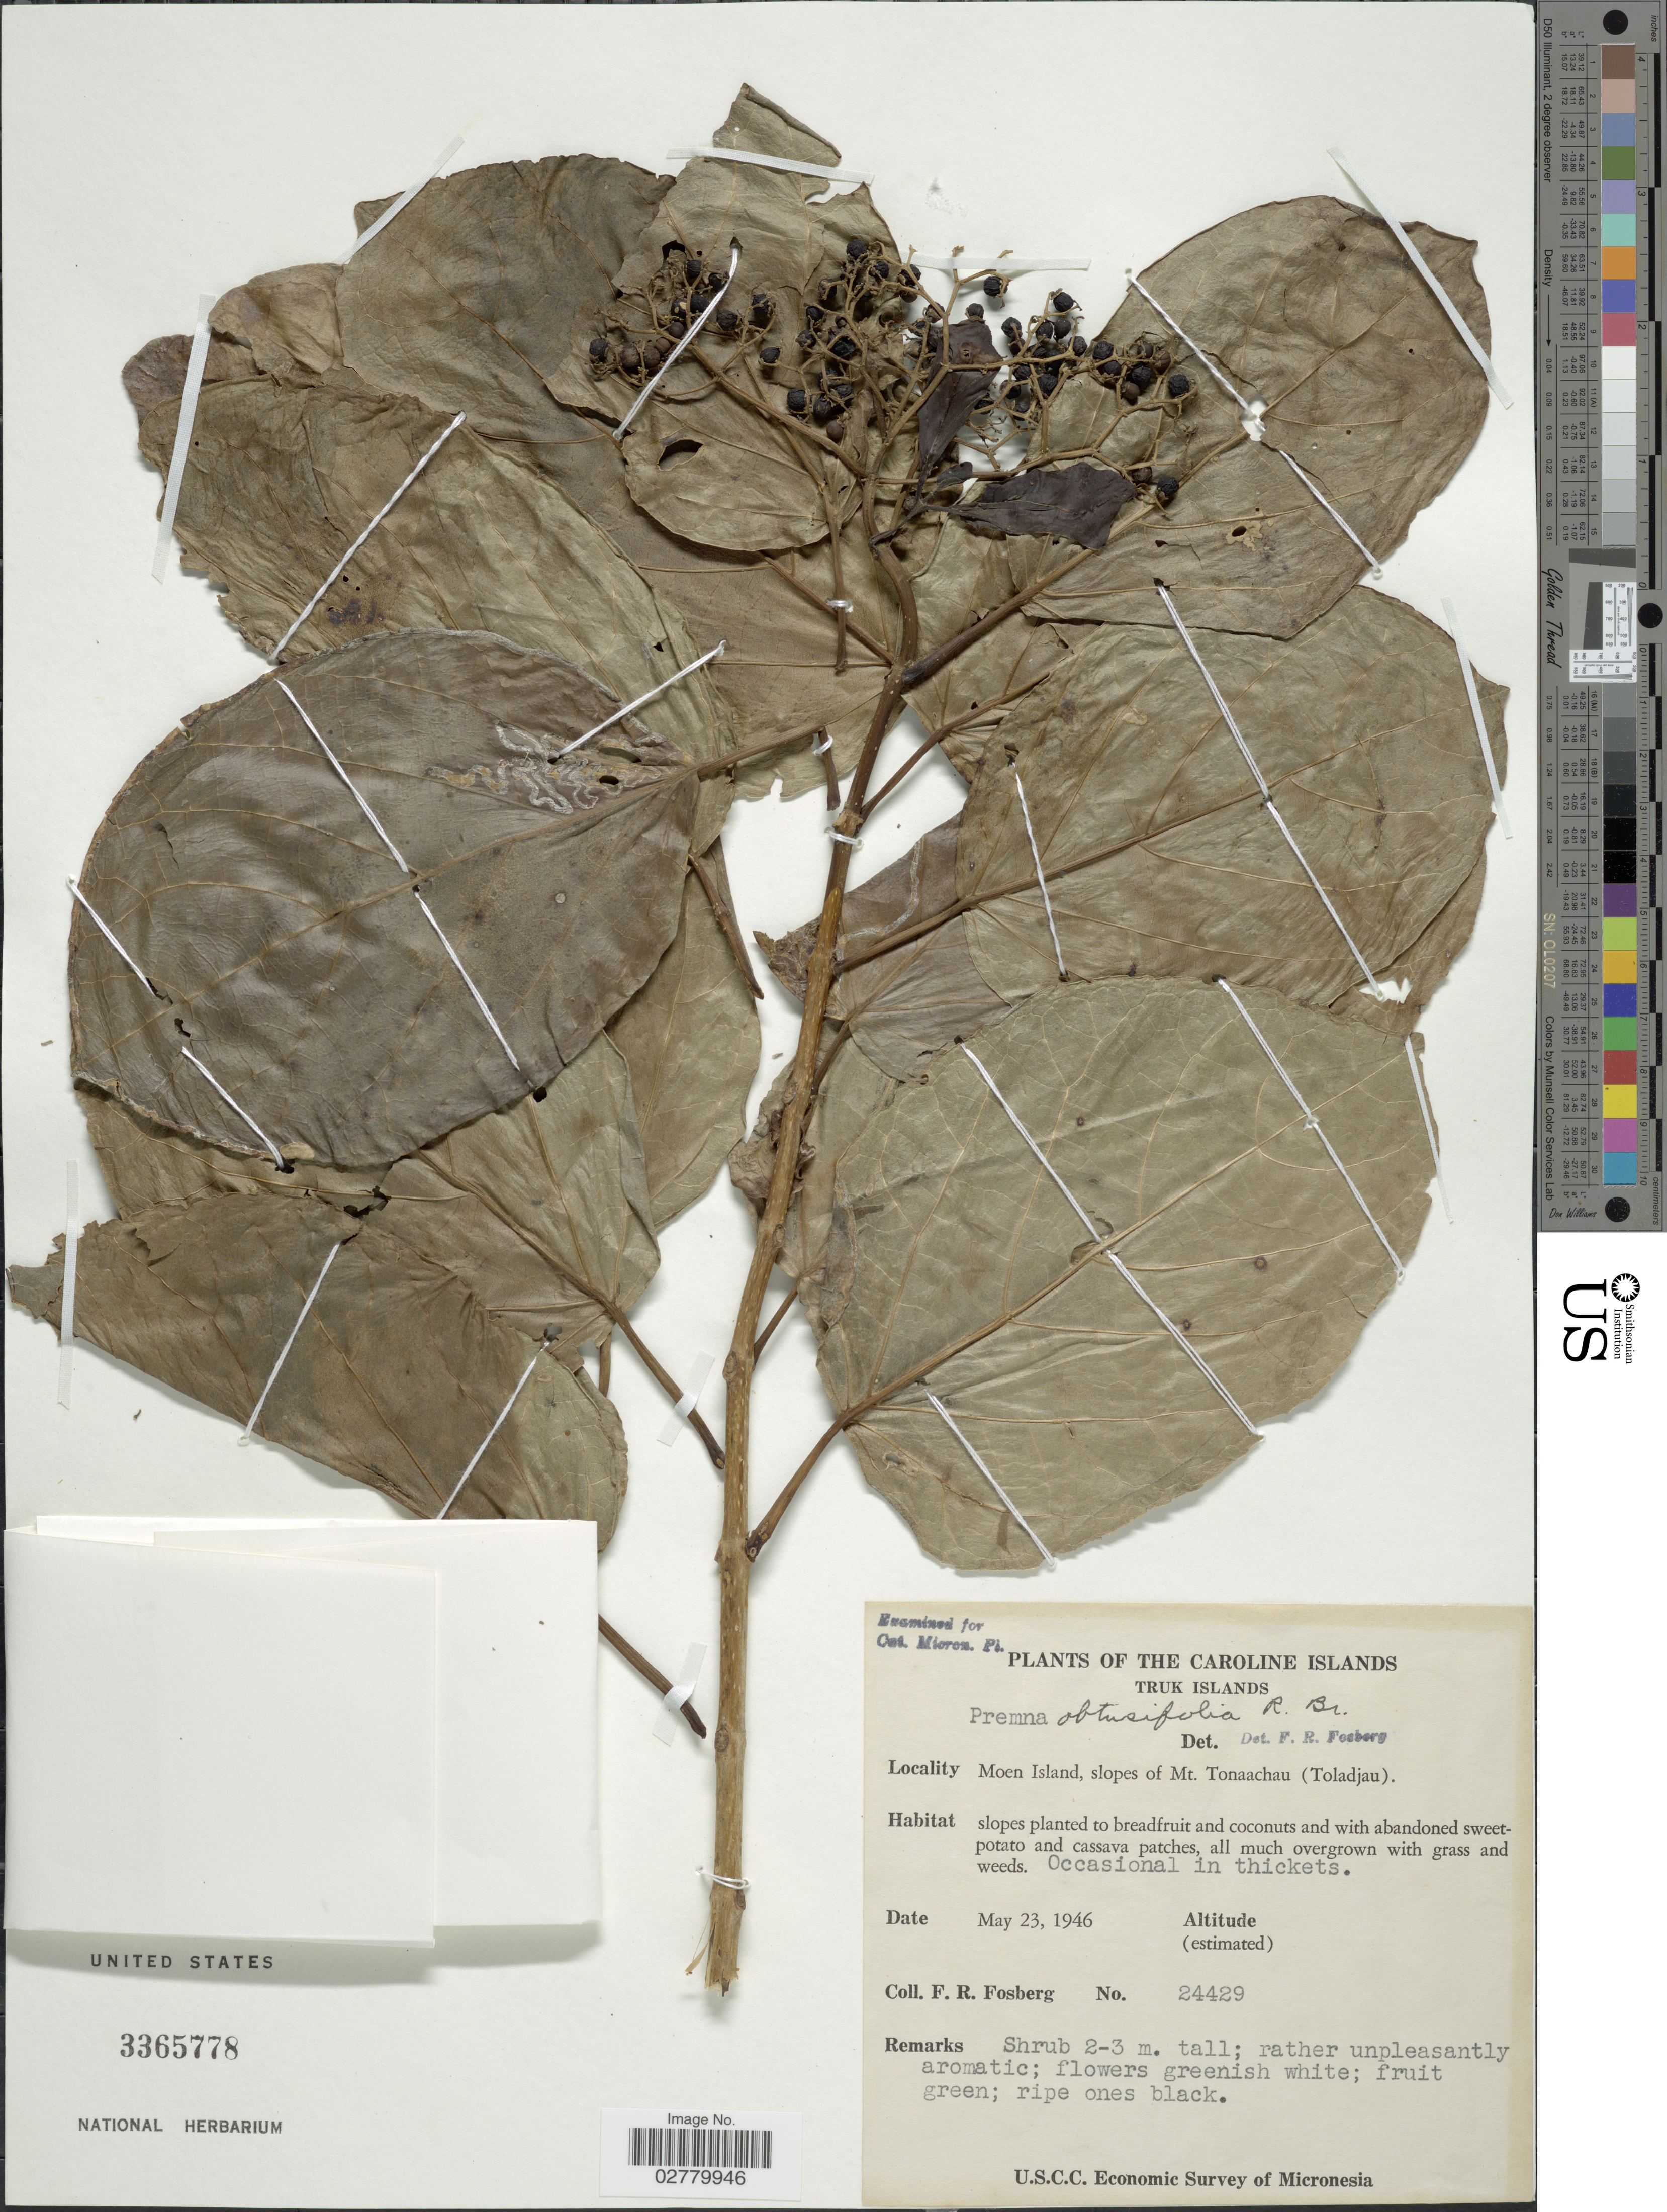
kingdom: Plantae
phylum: Tracheophyta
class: Magnoliopsida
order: Lamiales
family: Lamiaceae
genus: Premna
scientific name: Premna obtusifolia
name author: R. Br.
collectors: F. R. Fosberg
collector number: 24429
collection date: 1946-05-23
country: Micronesia, Federated States of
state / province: Truk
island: Moen [Wono]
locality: The Caroline Islands. Truk Islands. Moen Island, slopes of Mt. Tonaachau (Toladjau).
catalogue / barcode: US 3365778